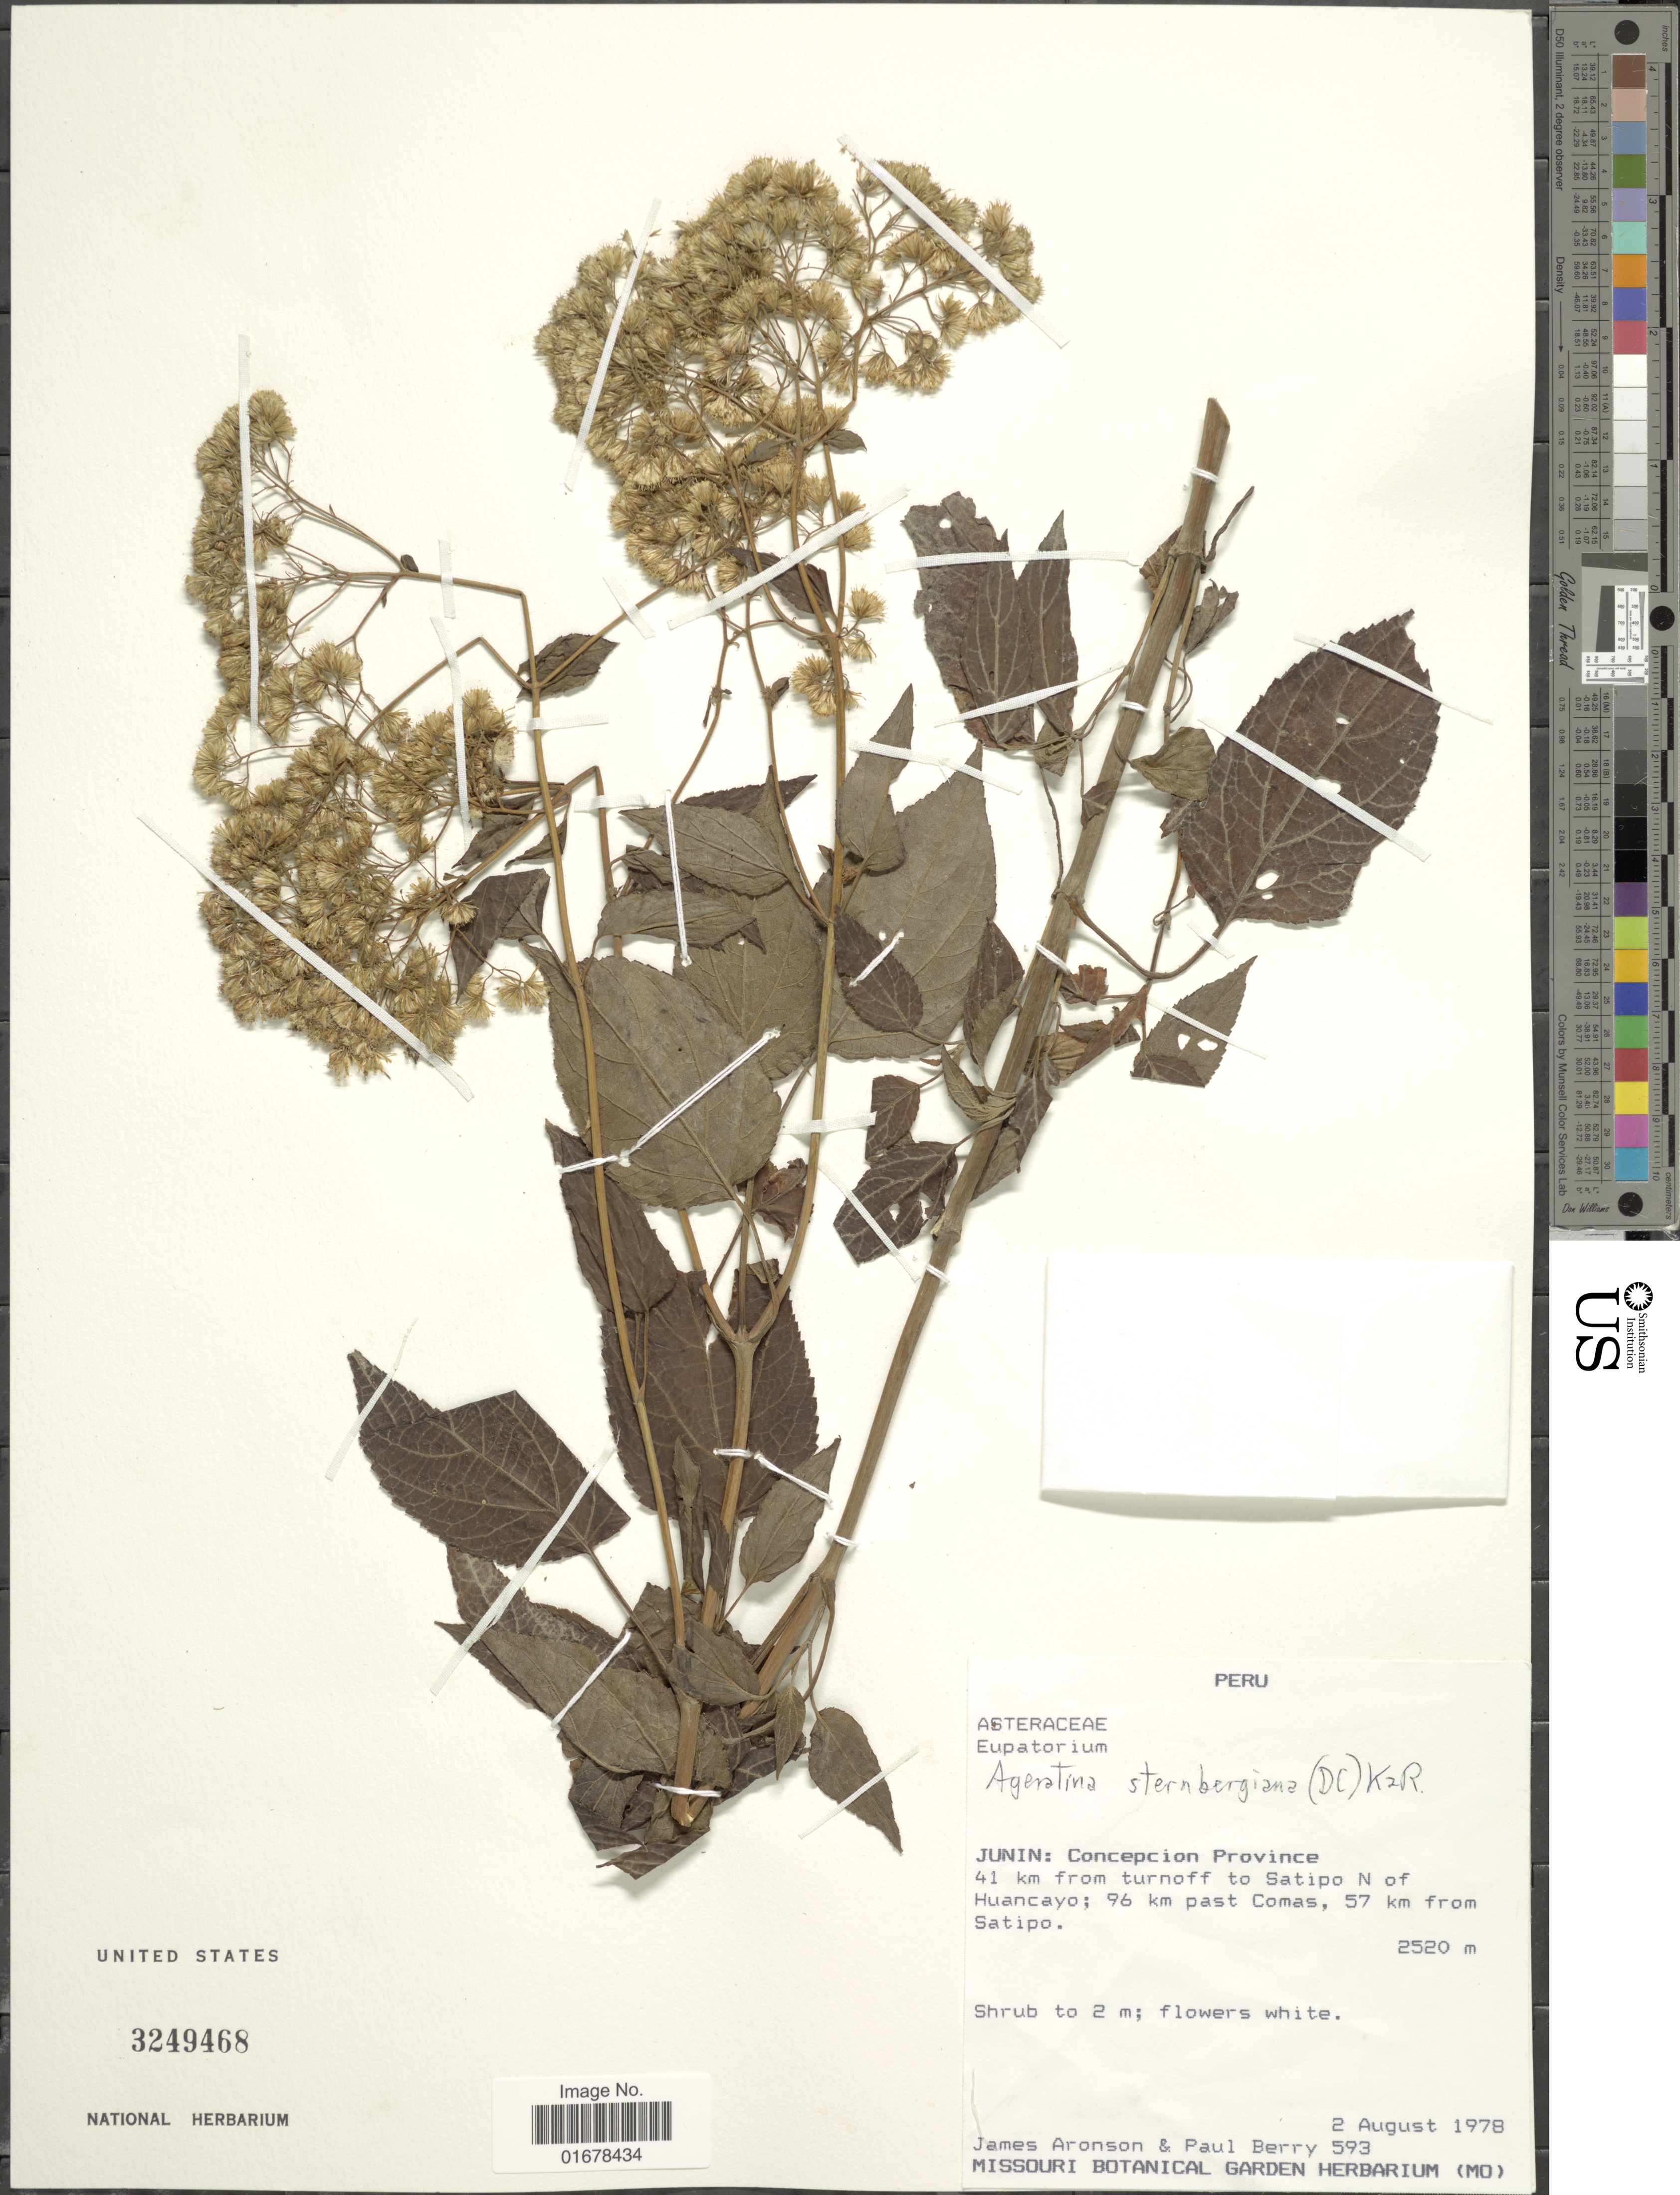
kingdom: Plantae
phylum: Tracheophyta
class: Magnoliopsida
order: Asterales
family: Asteraceae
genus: Ageratina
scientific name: Ageratina sternbergiana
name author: (DC.) R.M. King & H. Rob.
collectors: J. Aronson & P. Berry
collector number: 593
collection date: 1978-08-02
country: Peru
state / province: Junín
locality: Junin: Concepcion Province, 41 km from turnoff toSatipo N of Huancayo; 96 km past Comas, 57 km from Satipo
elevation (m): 2520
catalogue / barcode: US 3249468